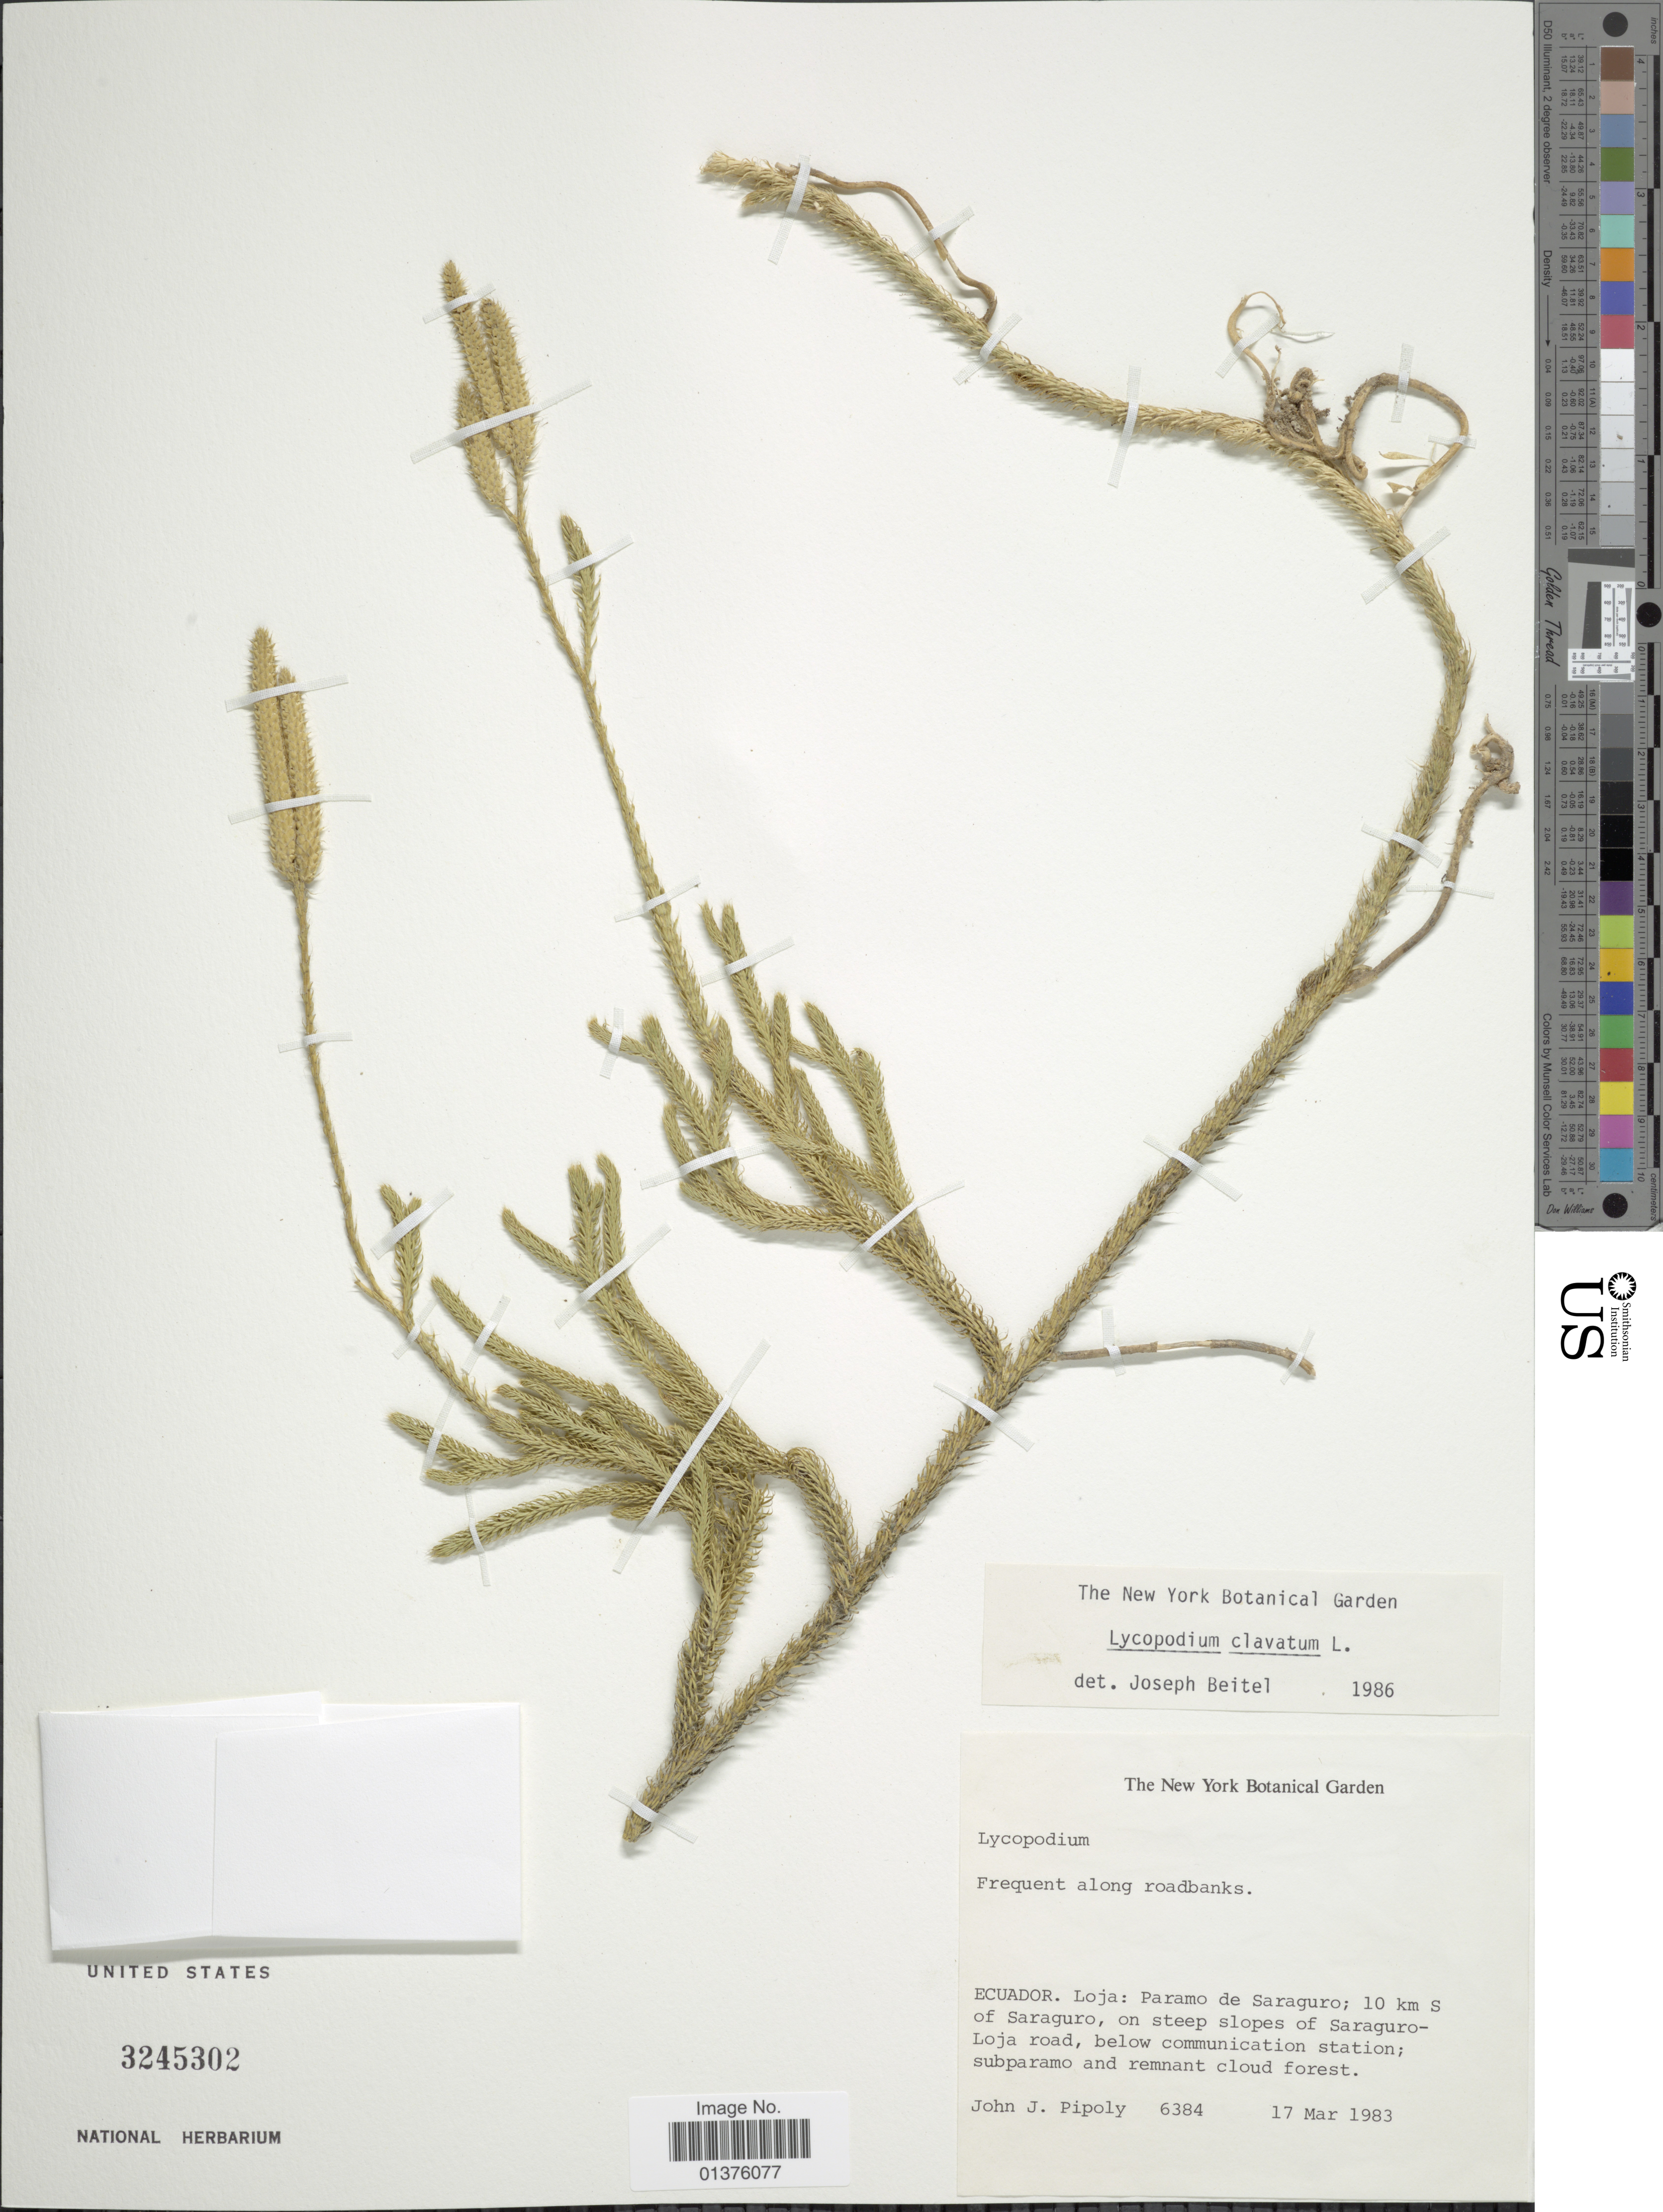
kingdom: Plantae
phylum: Tracheophyta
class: Lycopodiopsida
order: Lycopodiales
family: Lycopodiaceae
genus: Lycopodium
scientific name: Lycopodium clavatum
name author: L.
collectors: J. J. Pipoly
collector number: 6384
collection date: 1983-03-17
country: Ecuador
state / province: Loja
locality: Paramo de Saraguro; 10km S of Saraguro, on steep slopes of Saraguro Loja road, below communication station; subparamo and remnant cloud forest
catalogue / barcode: US 3245302